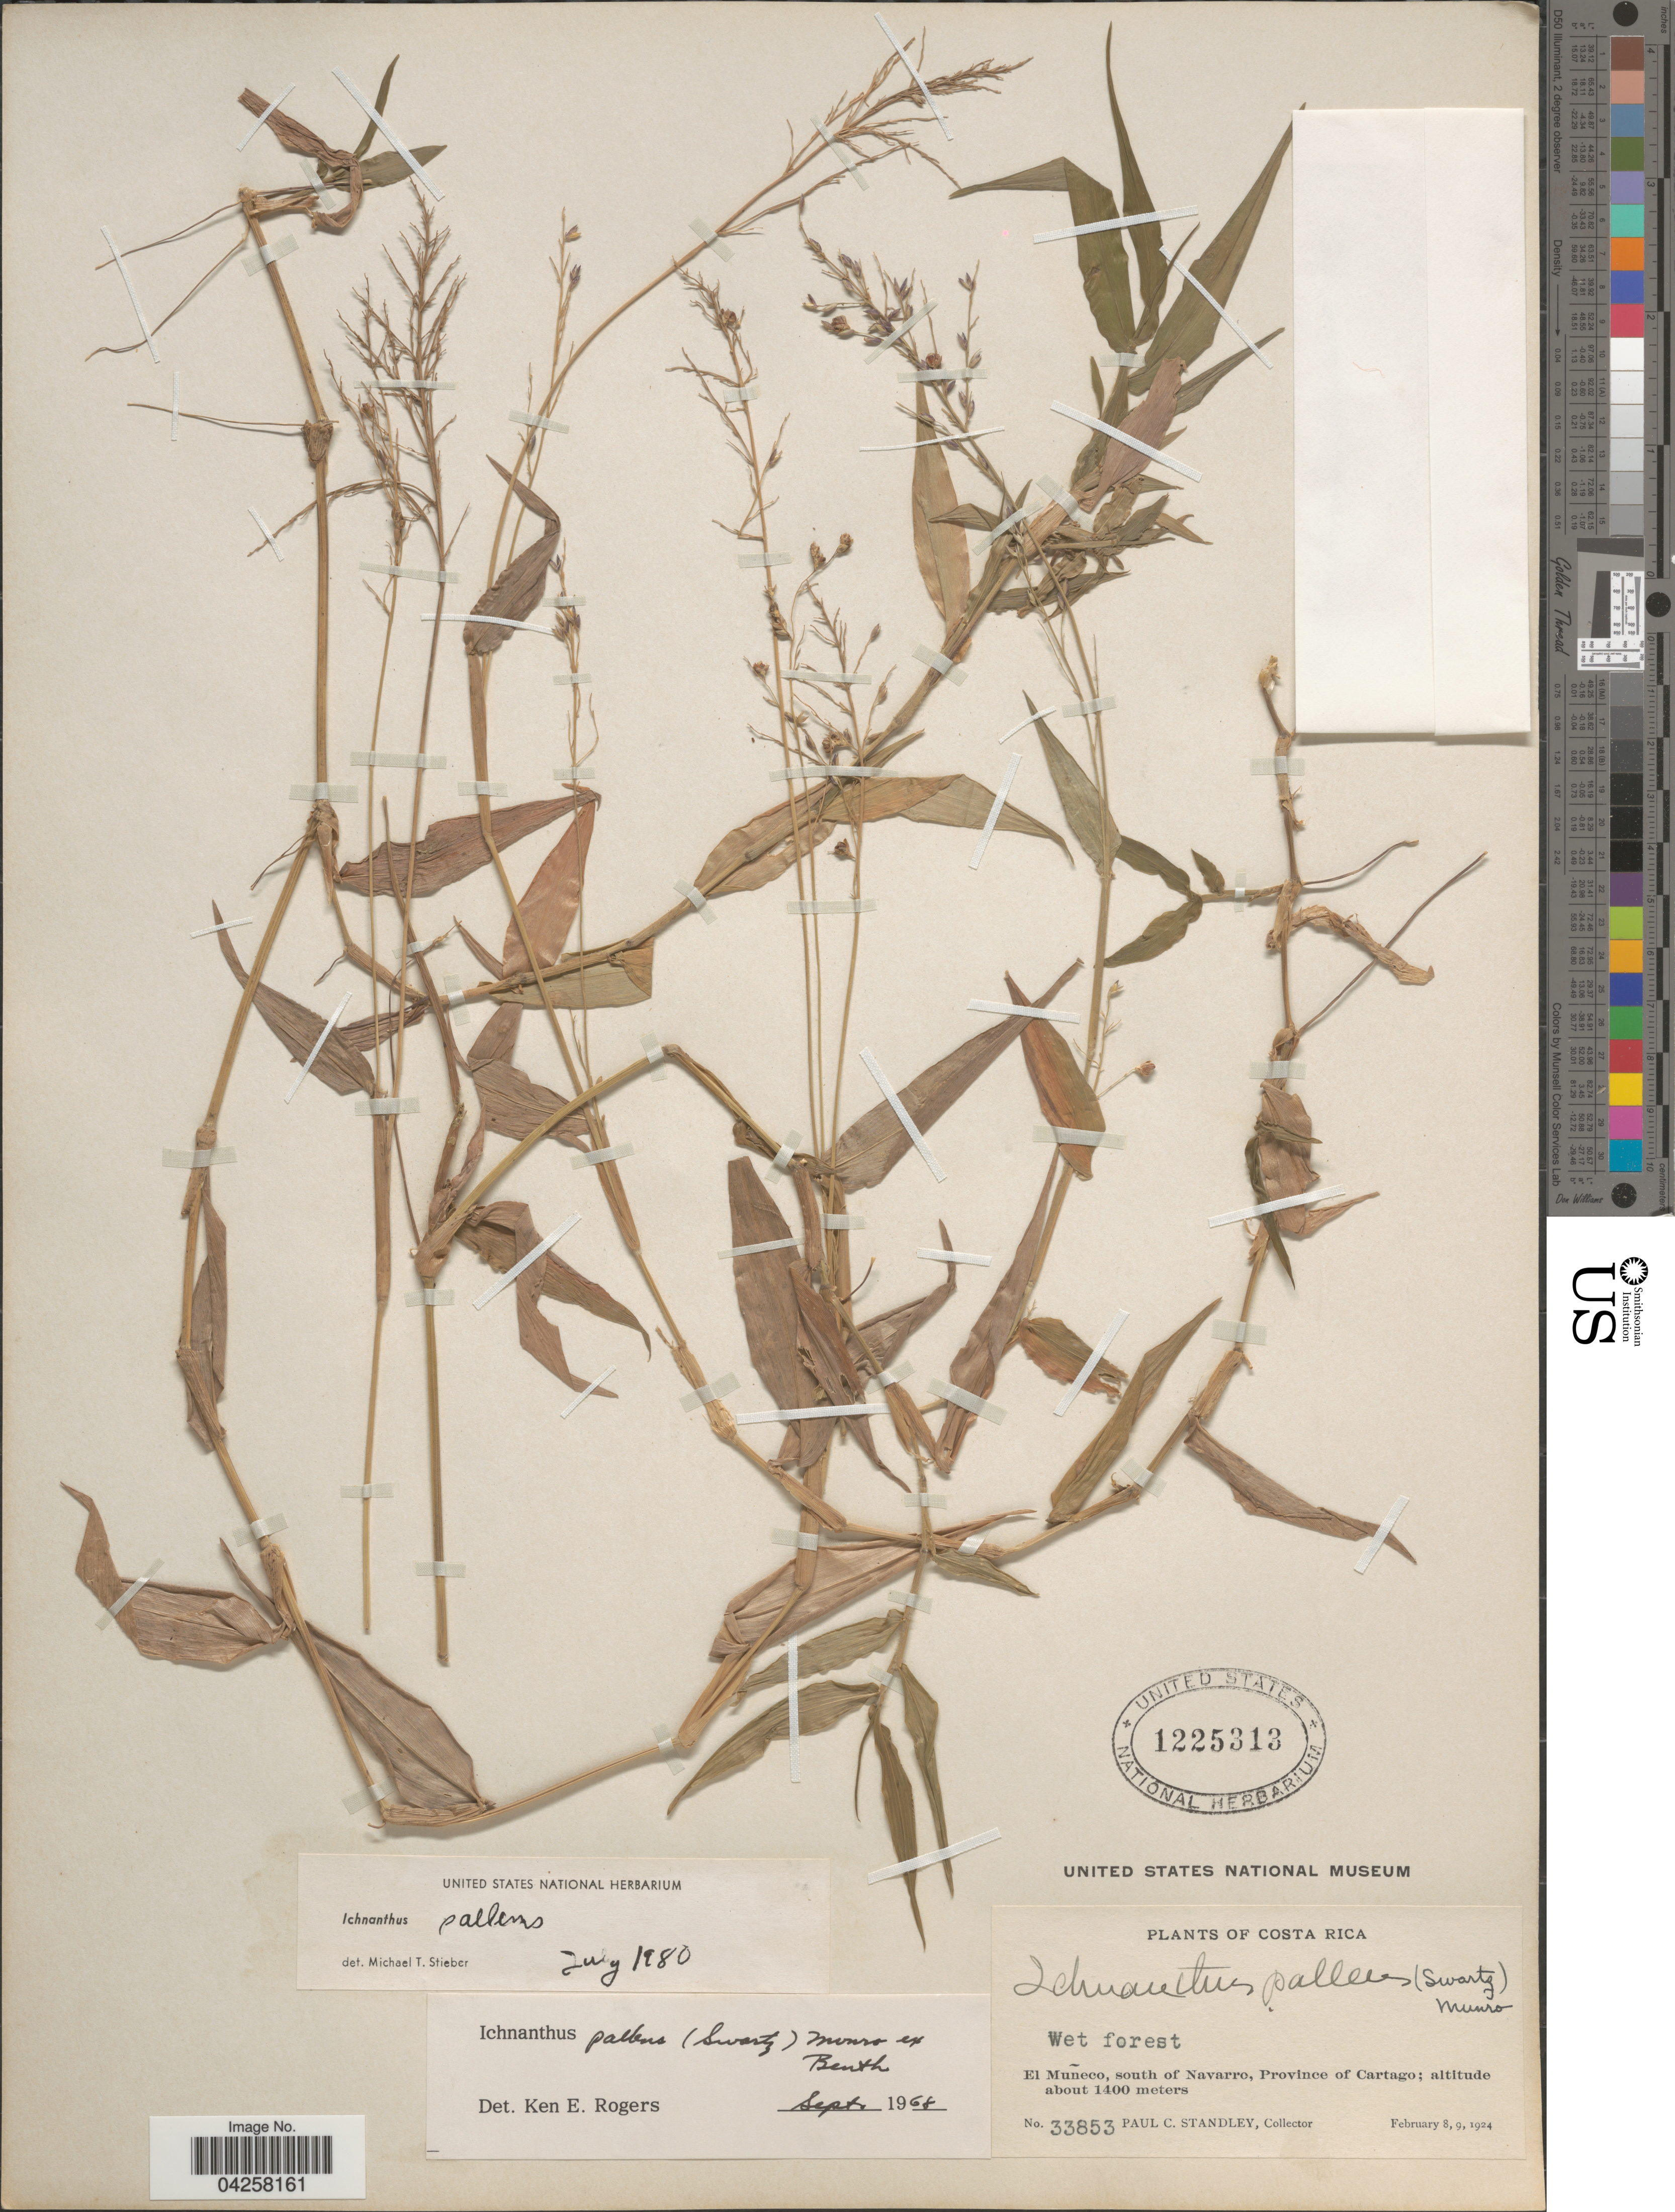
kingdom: Plantae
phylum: Tracheophyta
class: Liliopsida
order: Poales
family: Poaceae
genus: Ichnanthus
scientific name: Ichnanthus pallens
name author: (Sw.) Munro ex Benth.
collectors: P. C. Standley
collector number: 33853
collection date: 1924-02-08/1924-02-09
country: Costa Rica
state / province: Cartago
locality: El Muñeco, south of Navarro.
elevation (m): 1400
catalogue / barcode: US 1225313